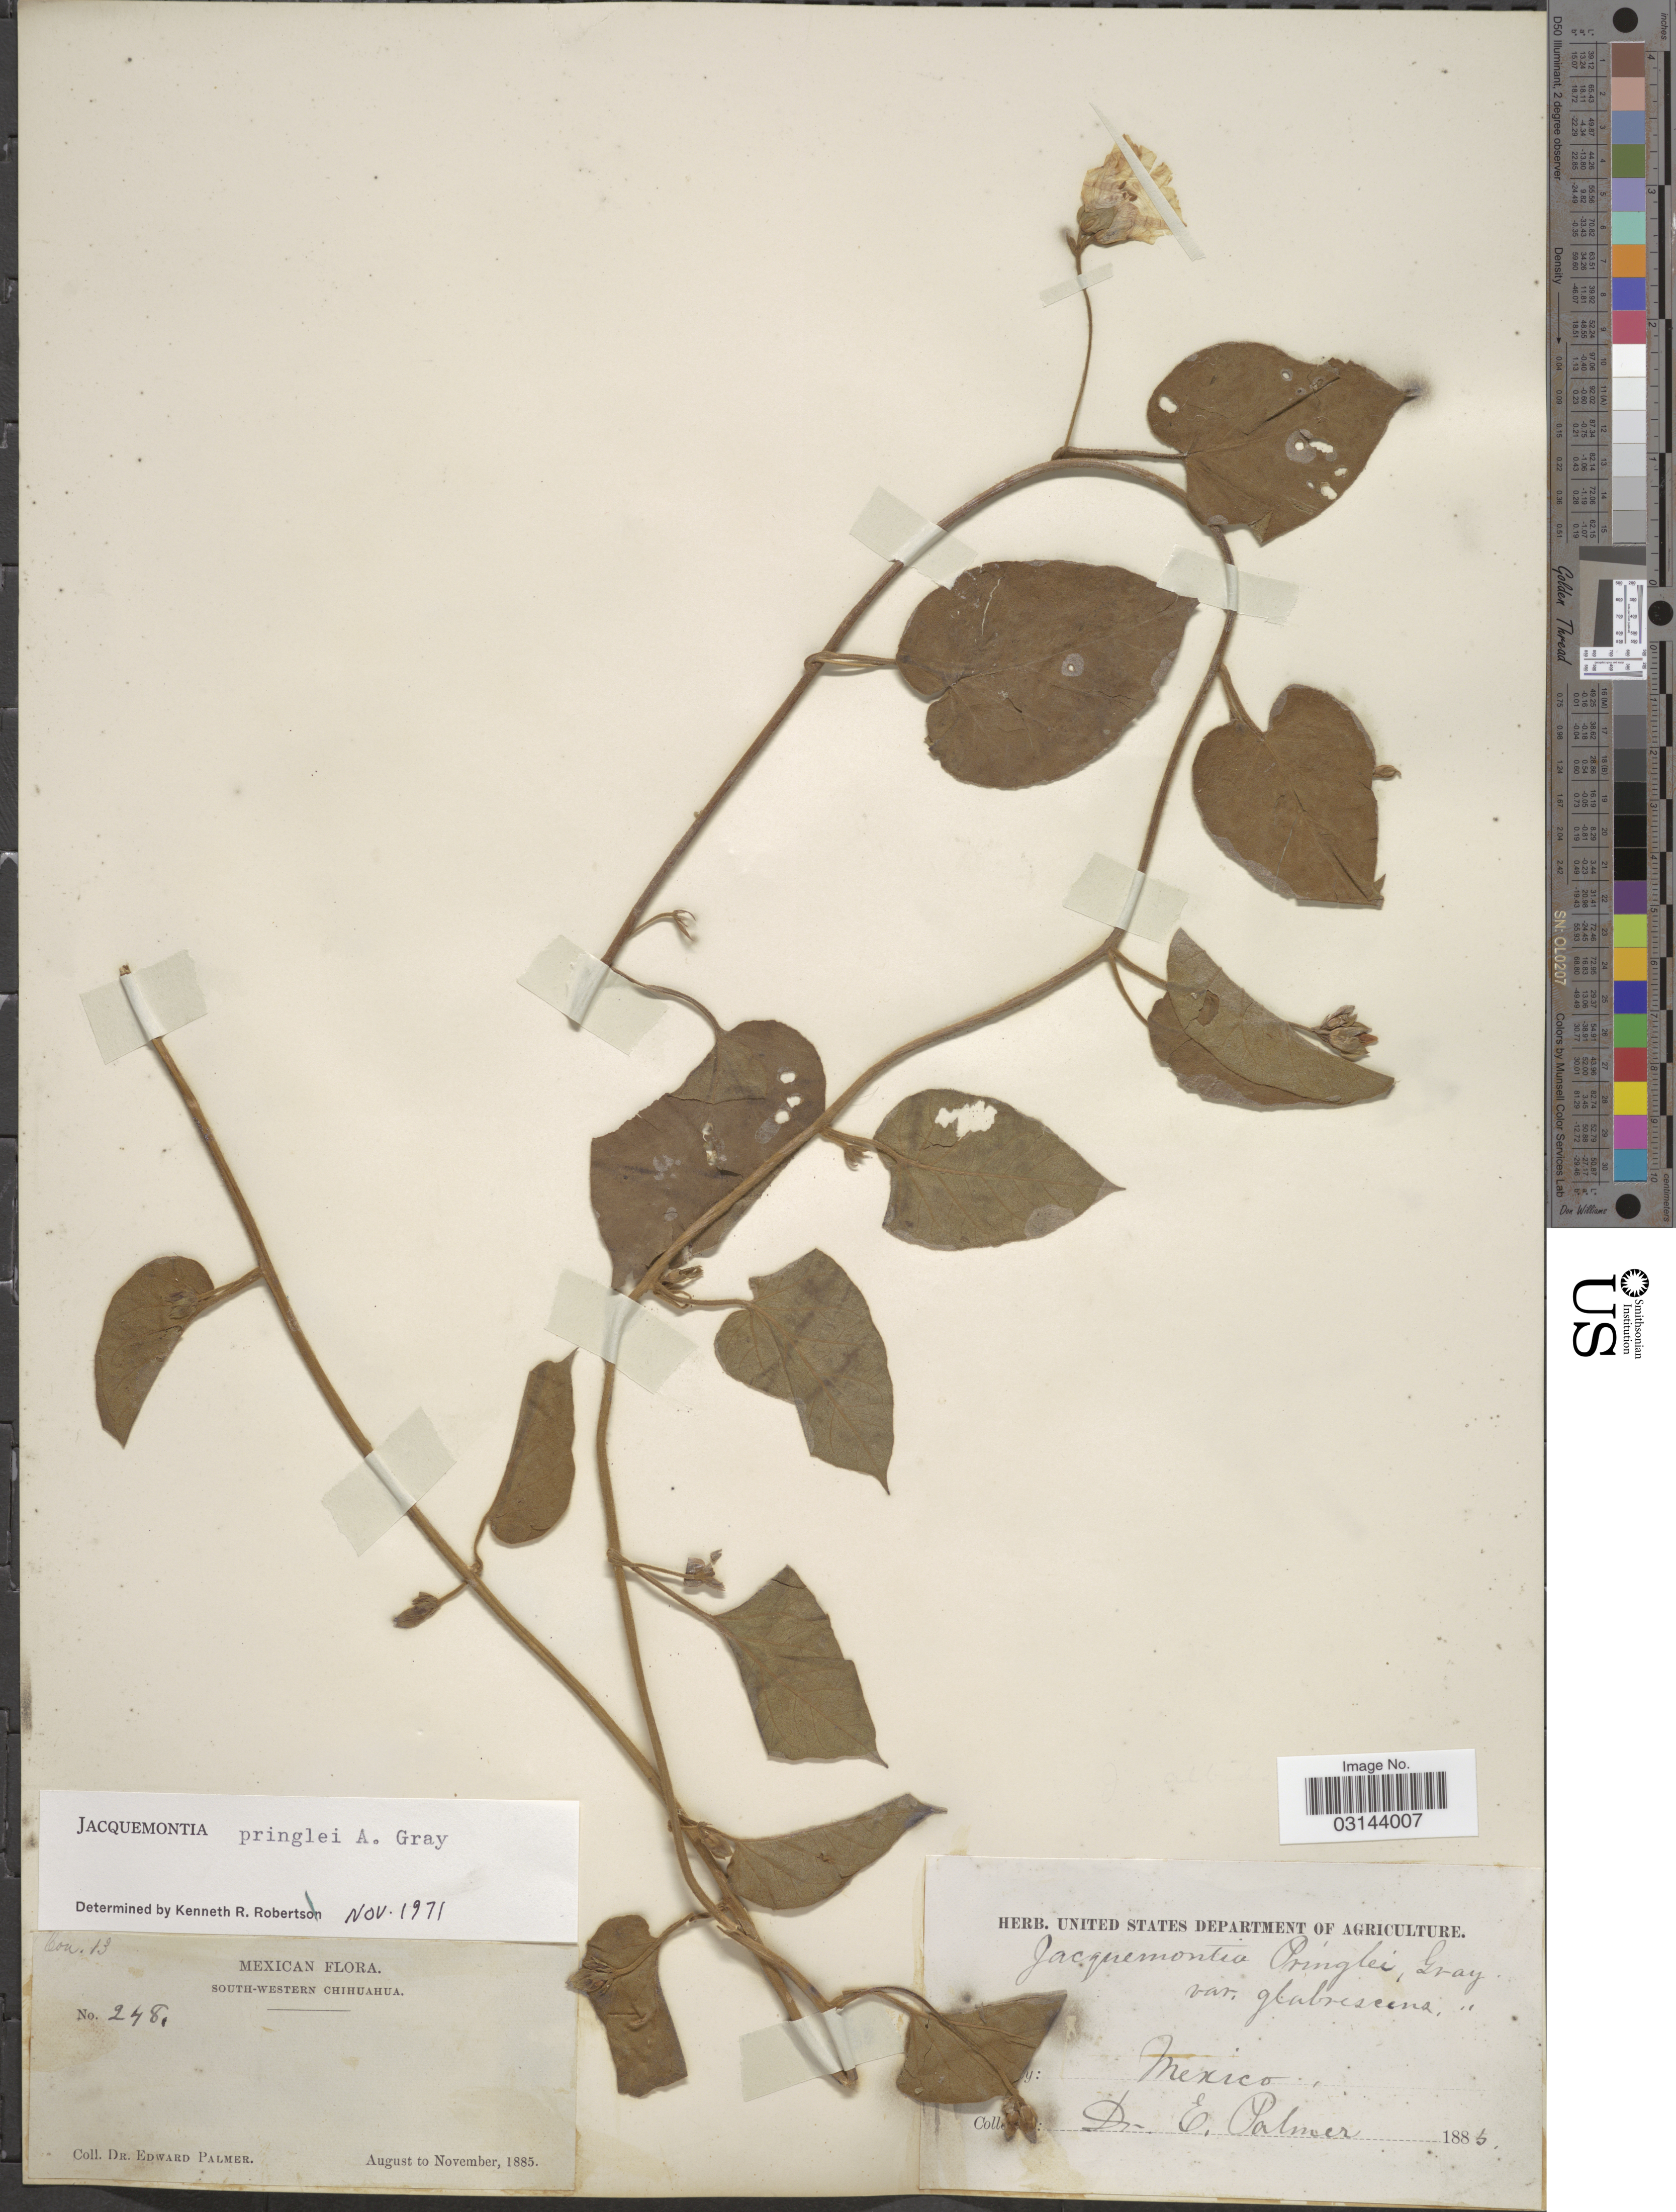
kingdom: Plantae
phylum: Tracheophyta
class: Magnoliopsida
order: Solanales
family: Convolvulaceae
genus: Jacquemontia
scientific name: Jacquemontia pringlei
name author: A. Gray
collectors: E. Palmer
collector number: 248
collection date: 1885-08/1885-11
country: Mexico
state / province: Chihuahua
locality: South-Western Chihuahua.